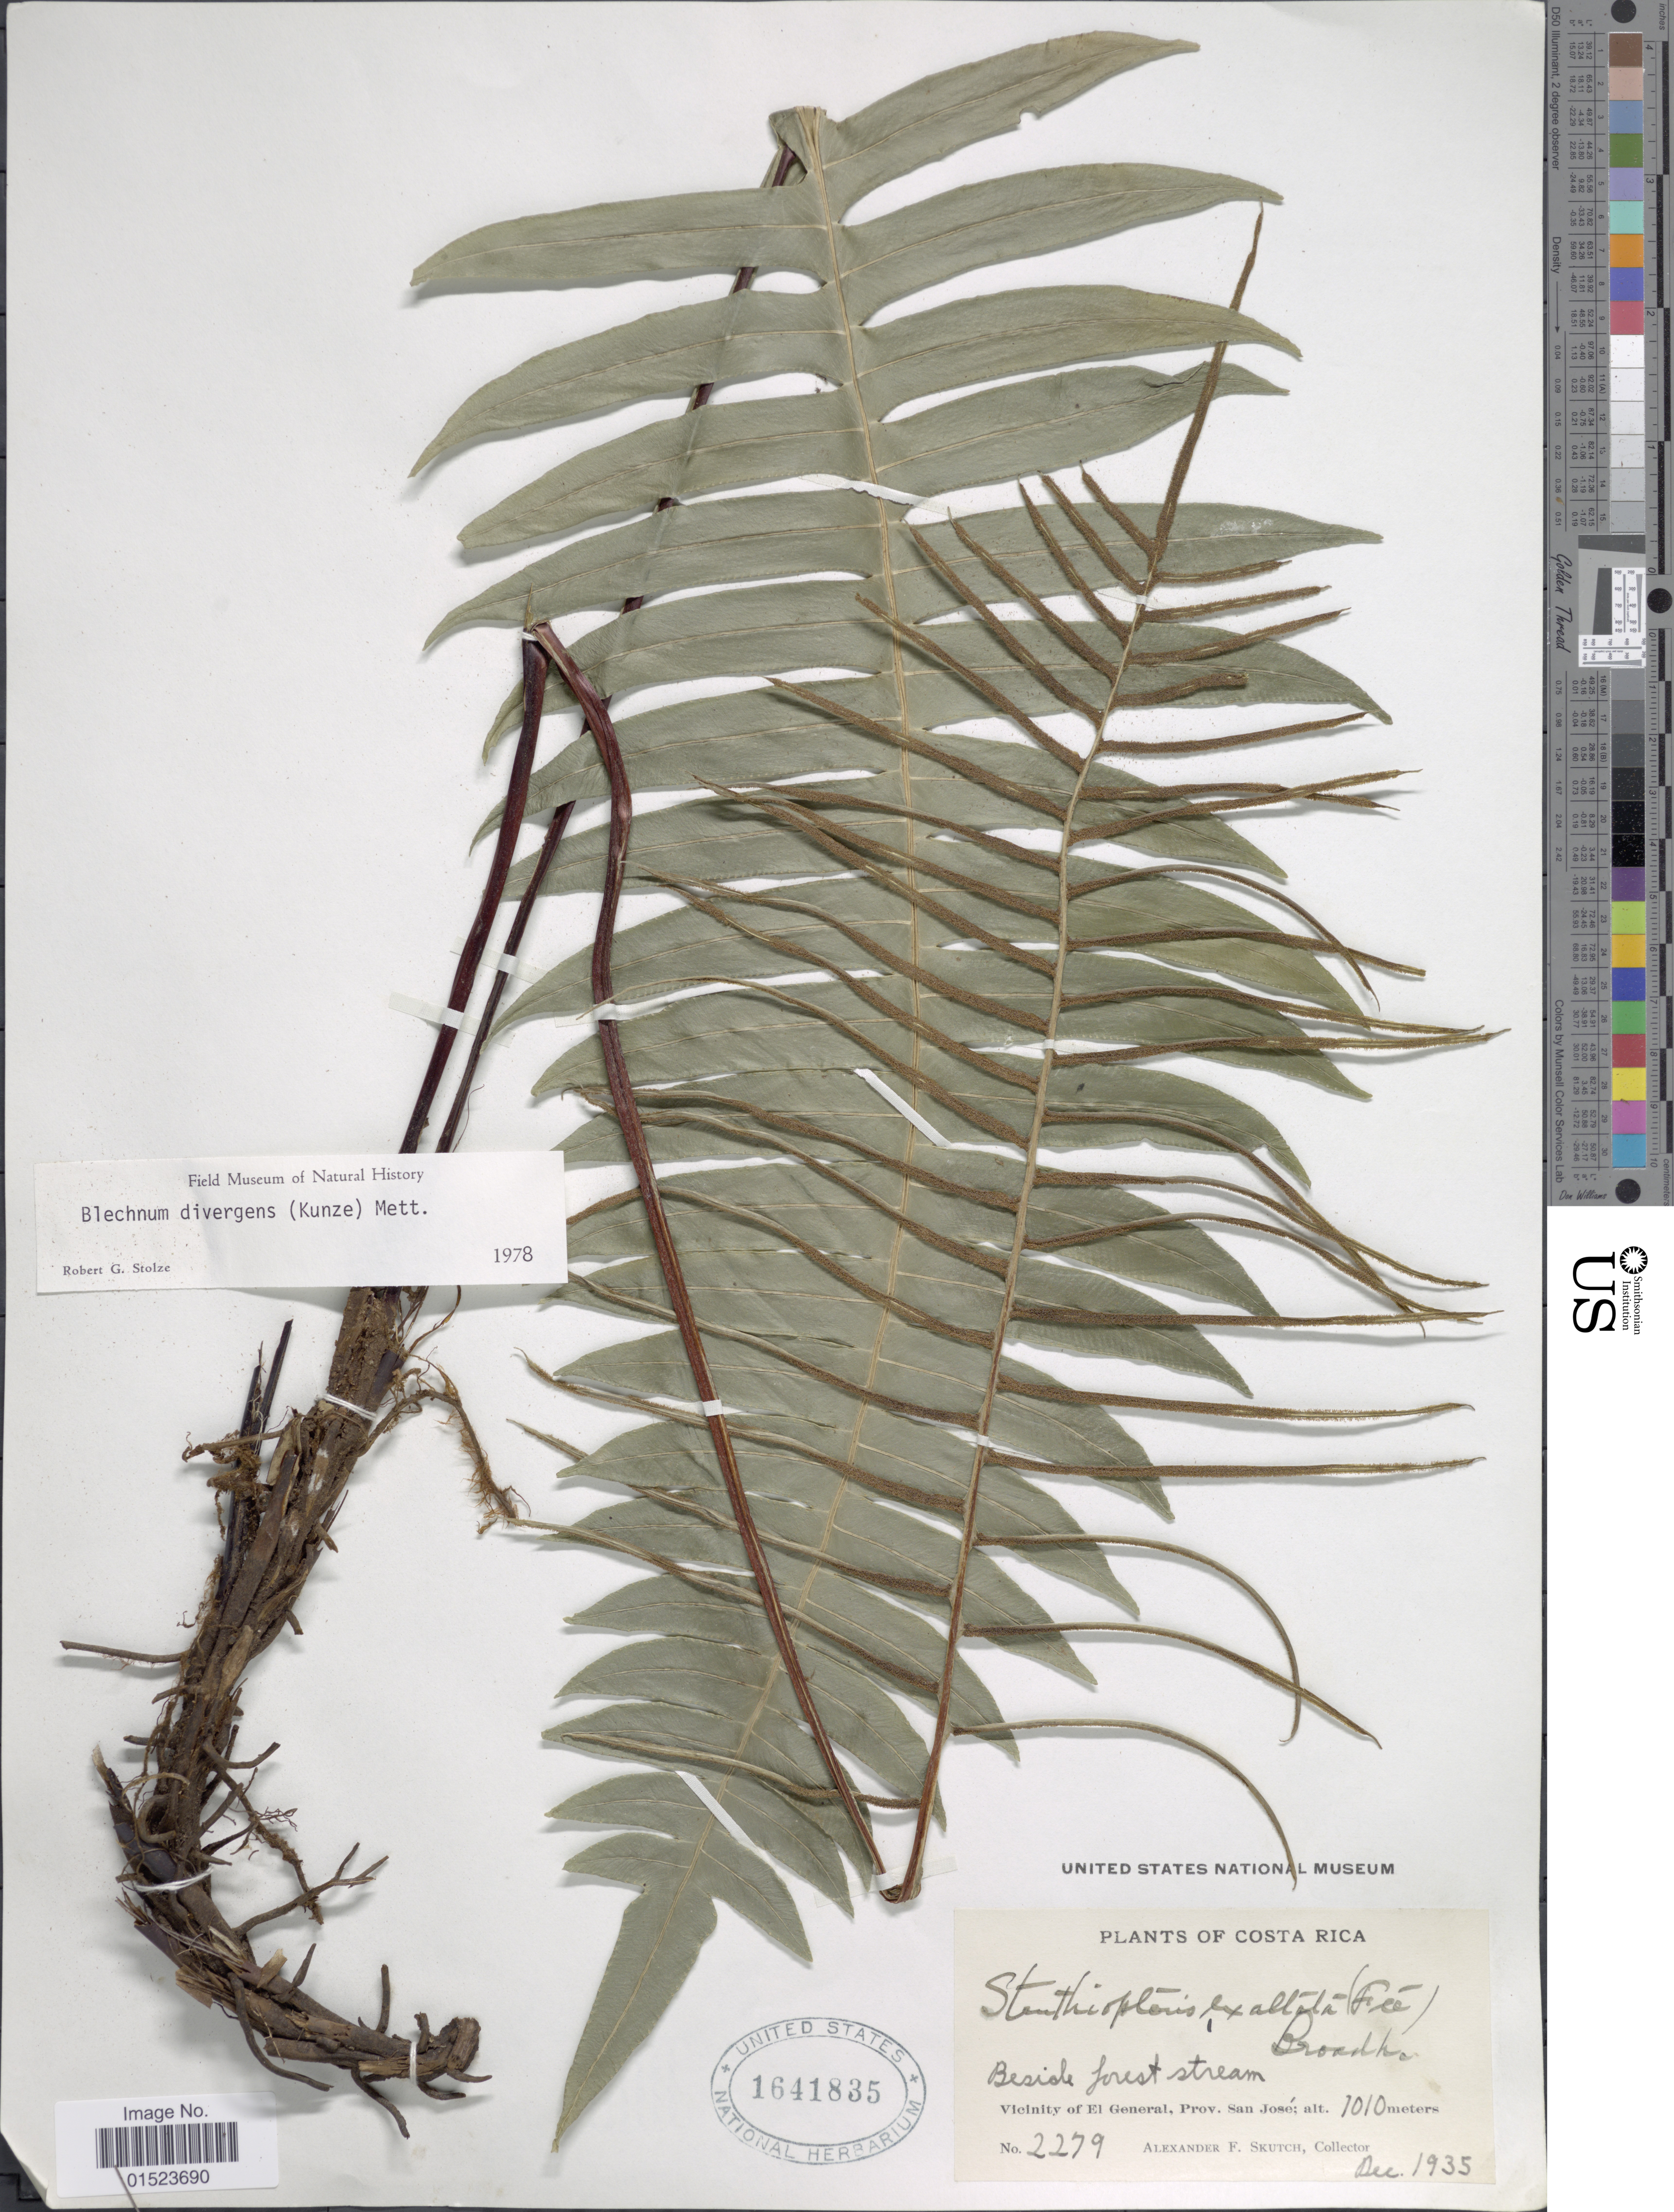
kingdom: Plantae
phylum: Tracheophyta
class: Polypodiopsida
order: Polypodiales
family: Blechnaceae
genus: Blechnum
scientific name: Blechnum divergens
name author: (Kunze) Mett.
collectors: A. F. Skutch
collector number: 2279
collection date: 1935-12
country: Costa Rica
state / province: San José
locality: Vicinity of El General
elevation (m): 1010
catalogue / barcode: US 1641835